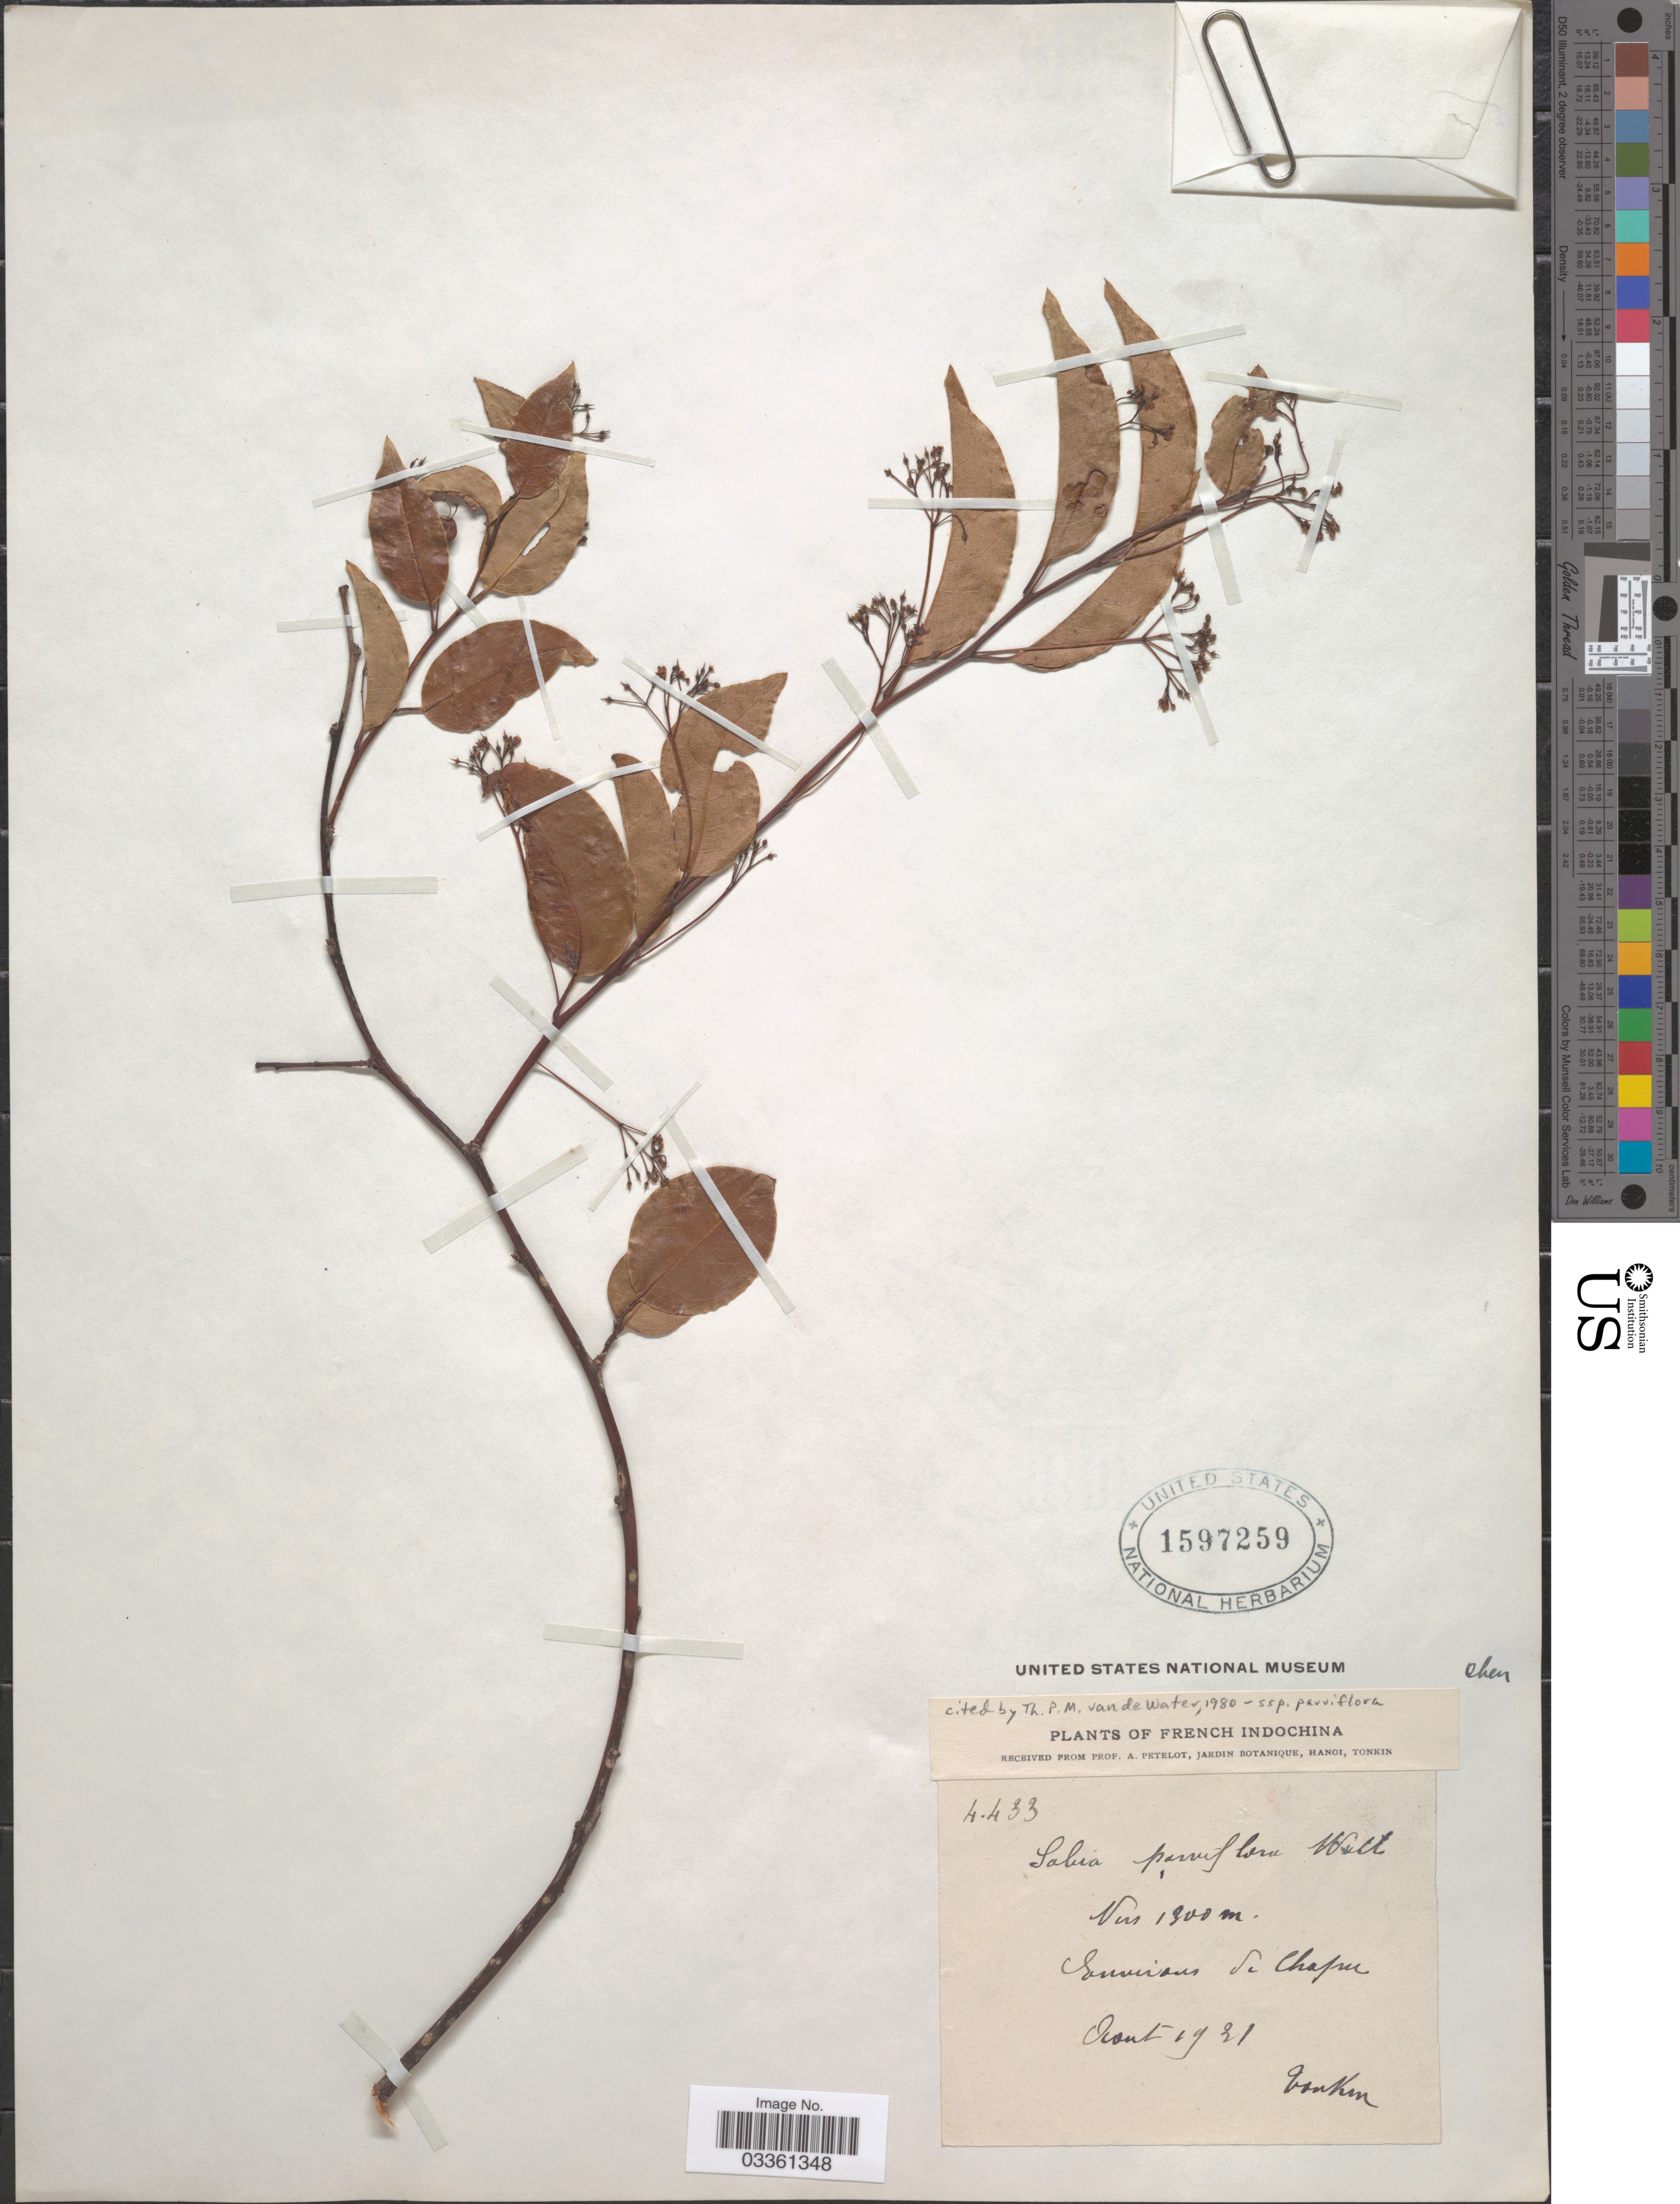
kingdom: Plantae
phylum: Tracheophyta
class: Magnoliopsida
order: Proteales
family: Sabiaceae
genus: Sabia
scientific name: Sabia parviflora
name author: Wall. ex Roxb.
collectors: A. Petelot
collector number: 4433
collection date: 1931-08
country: Vietnam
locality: French Indochina. Environs de Chapa.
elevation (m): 1300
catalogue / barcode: US 1597259